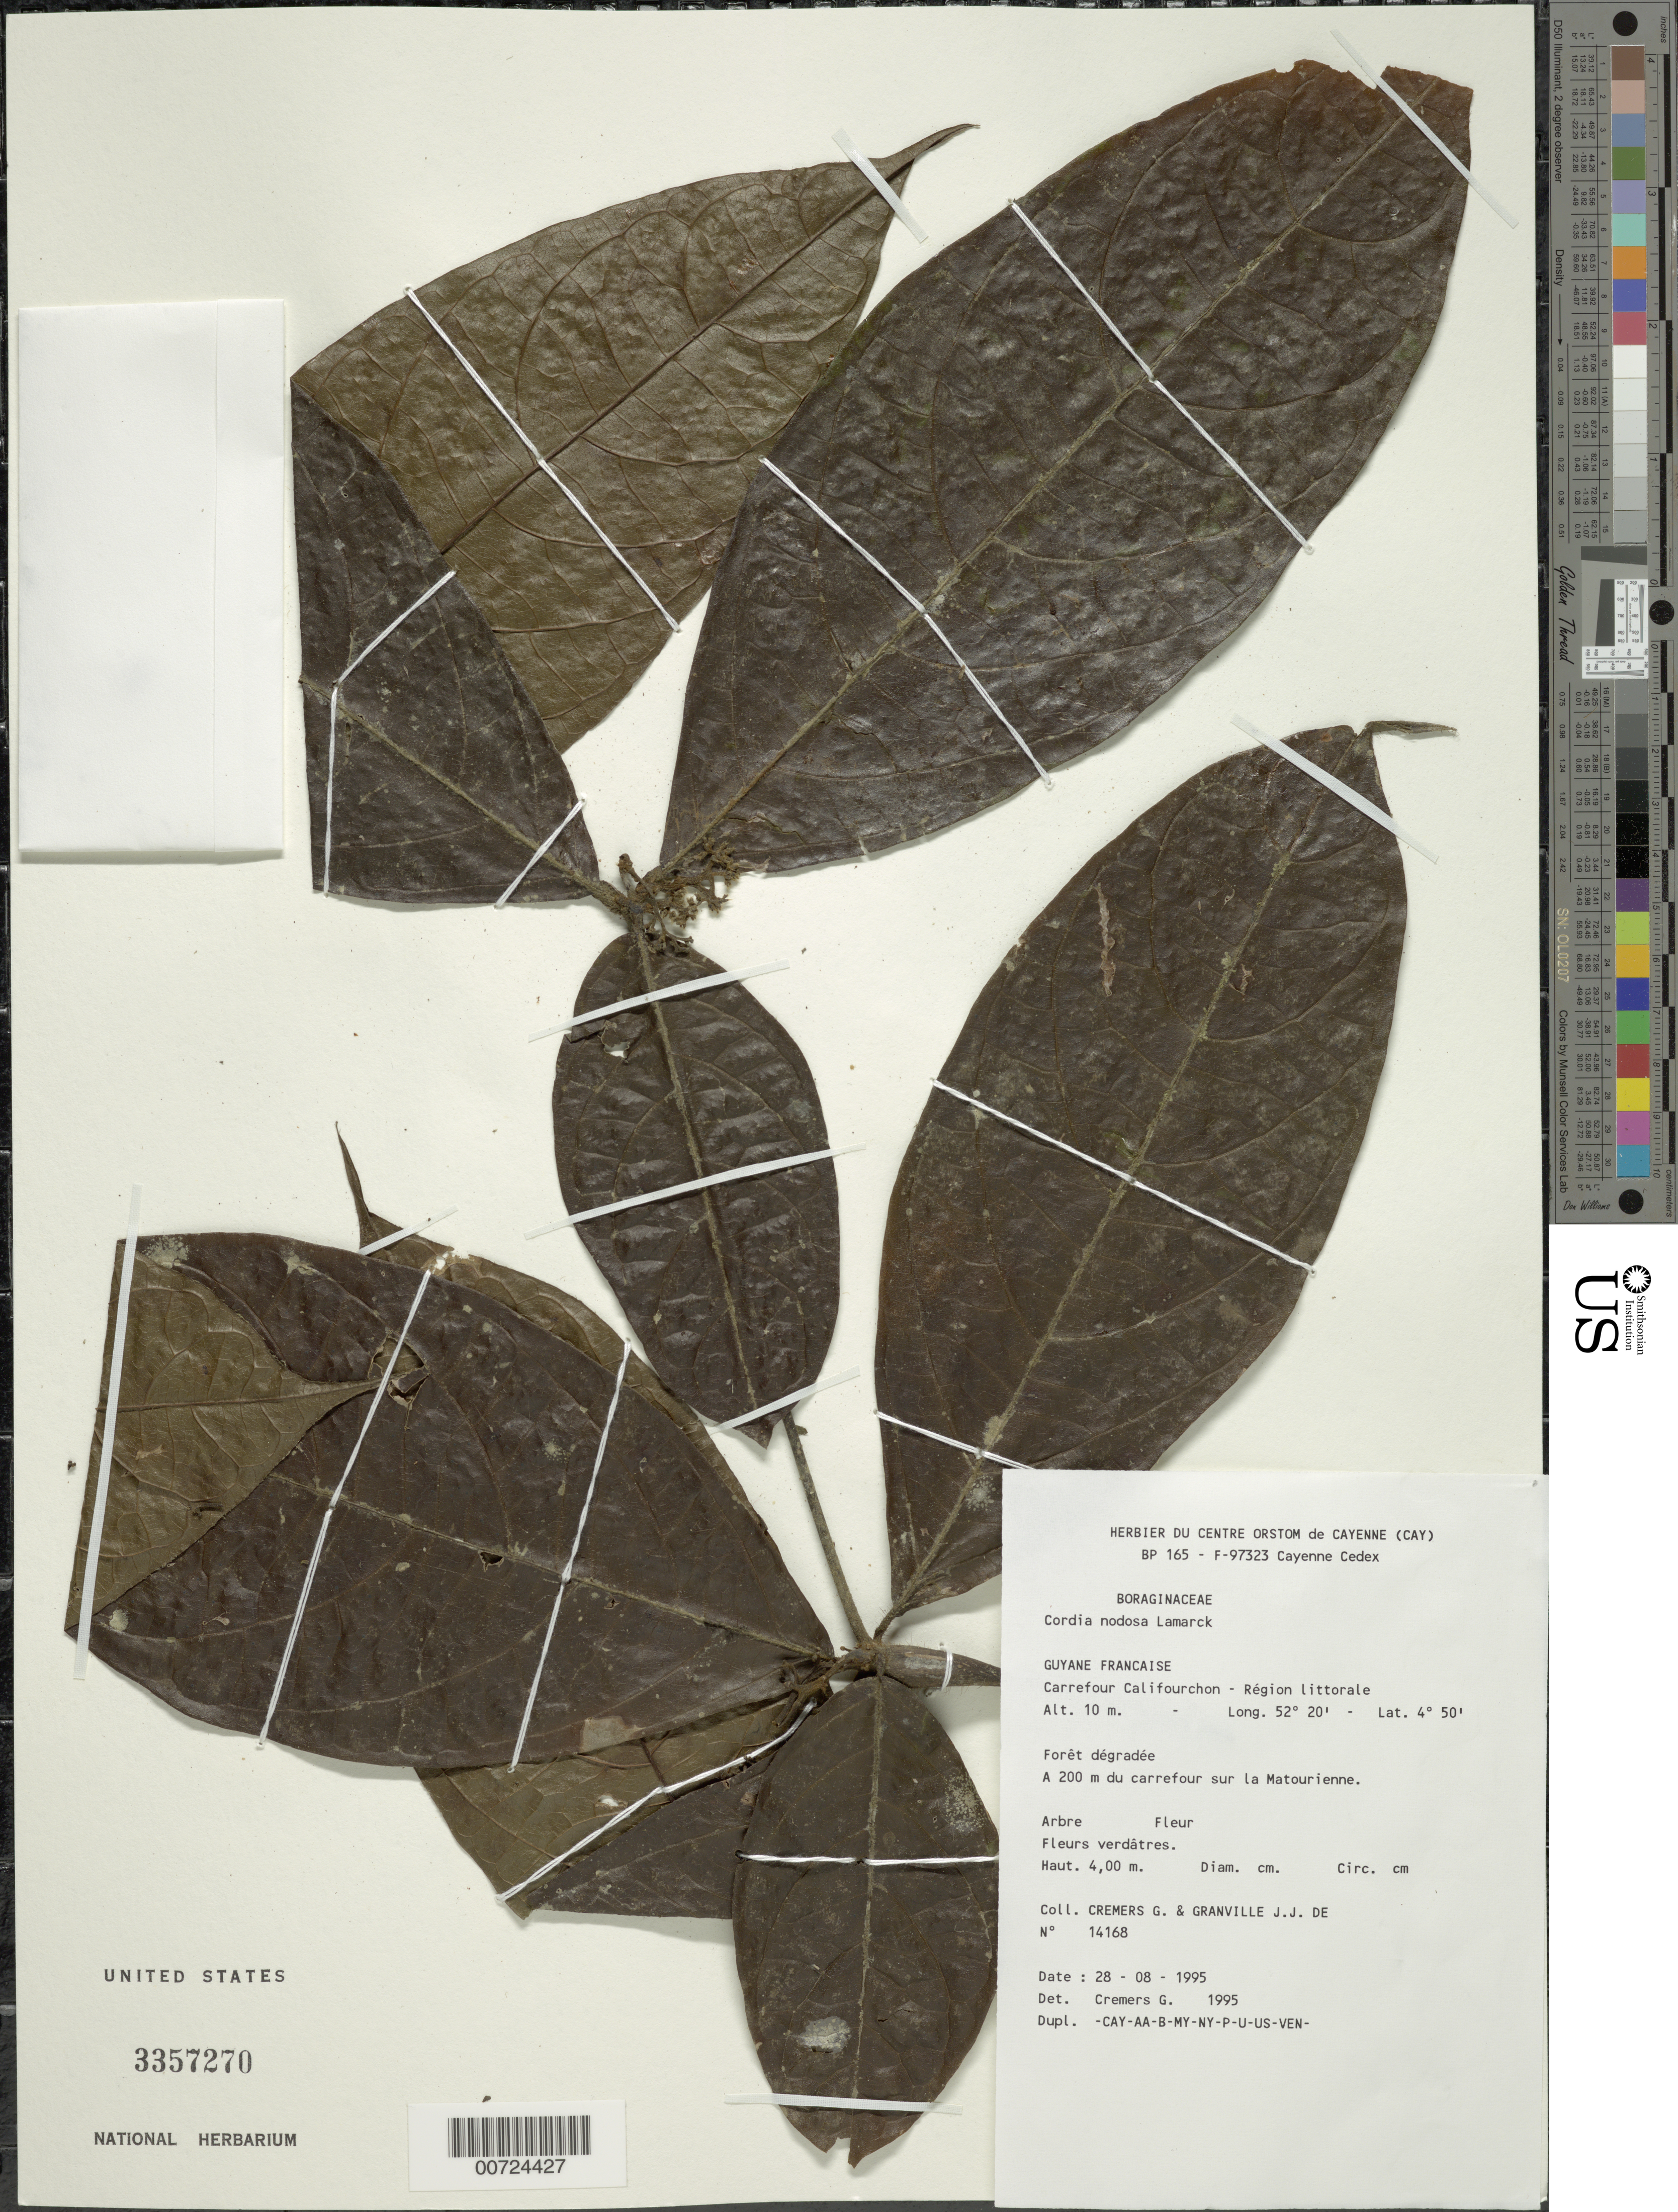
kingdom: Plantae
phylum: Tracheophyta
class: Magnoliopsida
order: Boraginales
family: Cordiaceae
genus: Cordia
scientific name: Cordia nodosa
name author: Lam.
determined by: Cremers, Georges A.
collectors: G. Cremers & J.-J. de Granville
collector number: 14168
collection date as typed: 28-Aug-95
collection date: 1995-08-28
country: French Guiana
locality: Ile de Cayenne, Carrefour Califourchon; 200 m du carregour sur la Matourienne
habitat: Disturbed forest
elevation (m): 10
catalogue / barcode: US 3357270